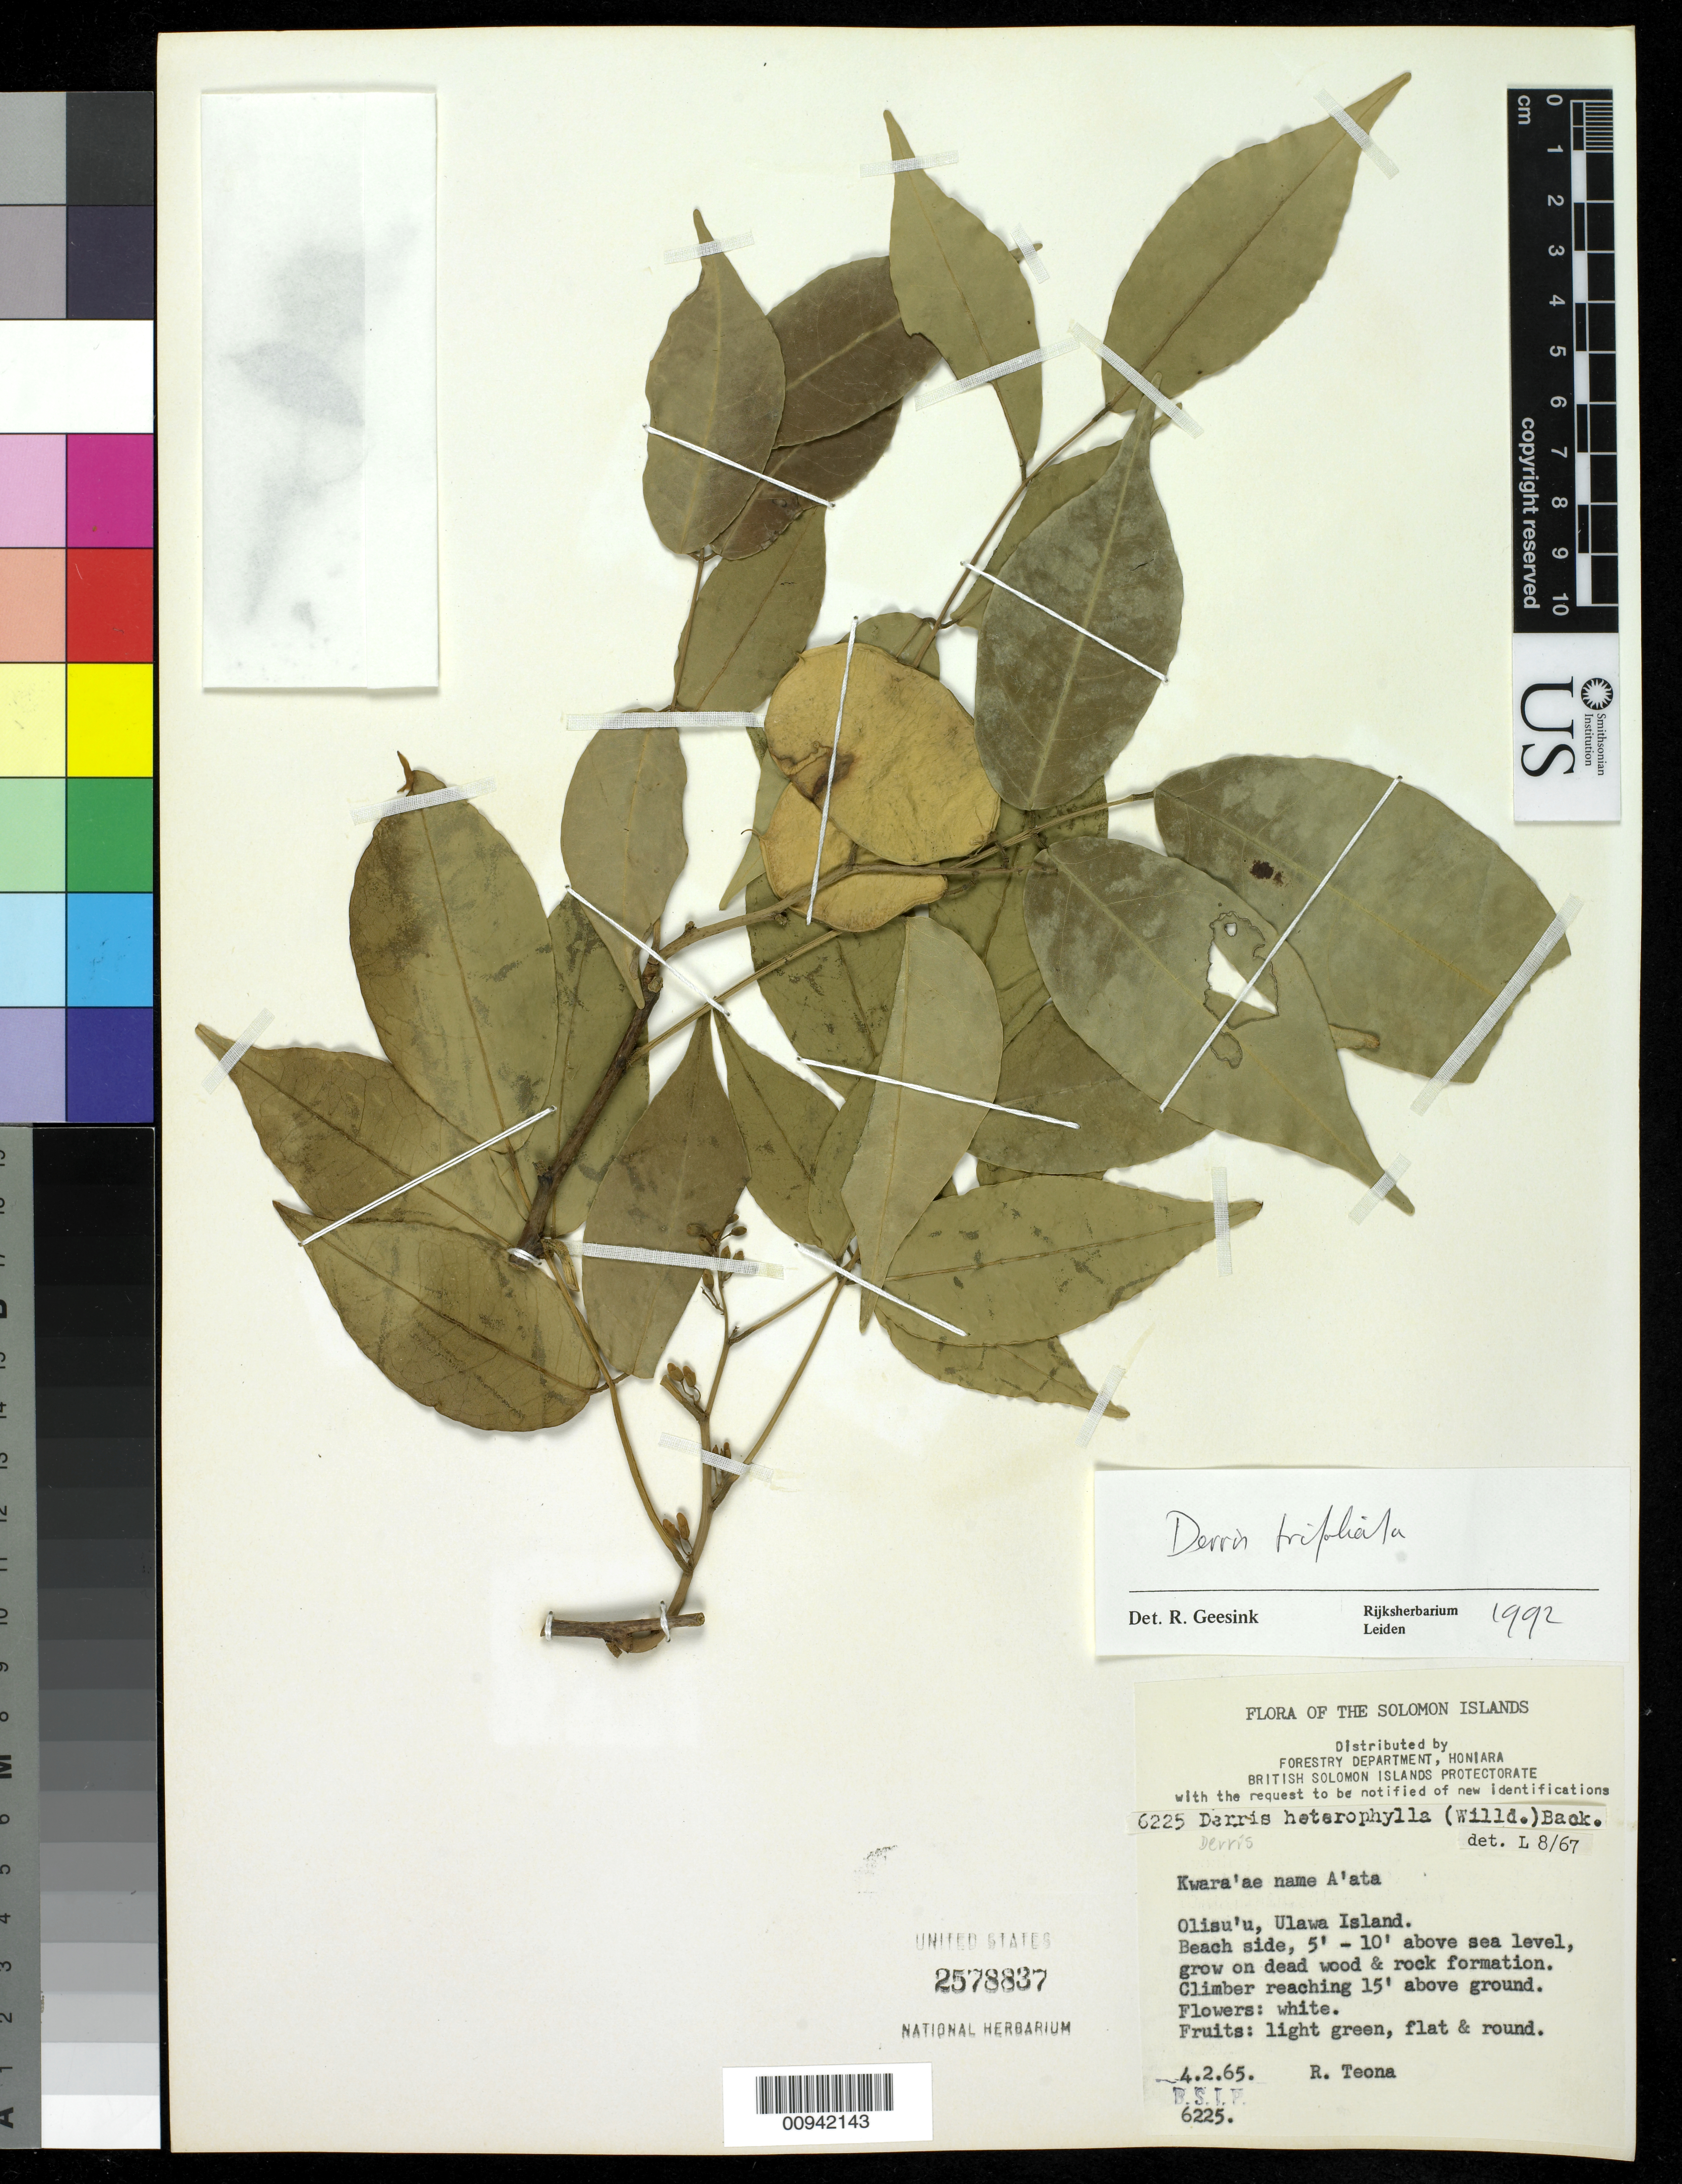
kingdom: Plantae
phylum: Tracheophyta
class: Magnoliopsida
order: Fabales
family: Fabaceae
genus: Derris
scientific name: Derris trifoliata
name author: Lour.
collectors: R. Teona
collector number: BSIP 6225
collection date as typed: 04 Feb 1965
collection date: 1965-02-04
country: Solomon Islands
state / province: Makira-Ulawa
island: Ulawa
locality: Olisu'u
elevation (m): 2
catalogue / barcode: US 2578837